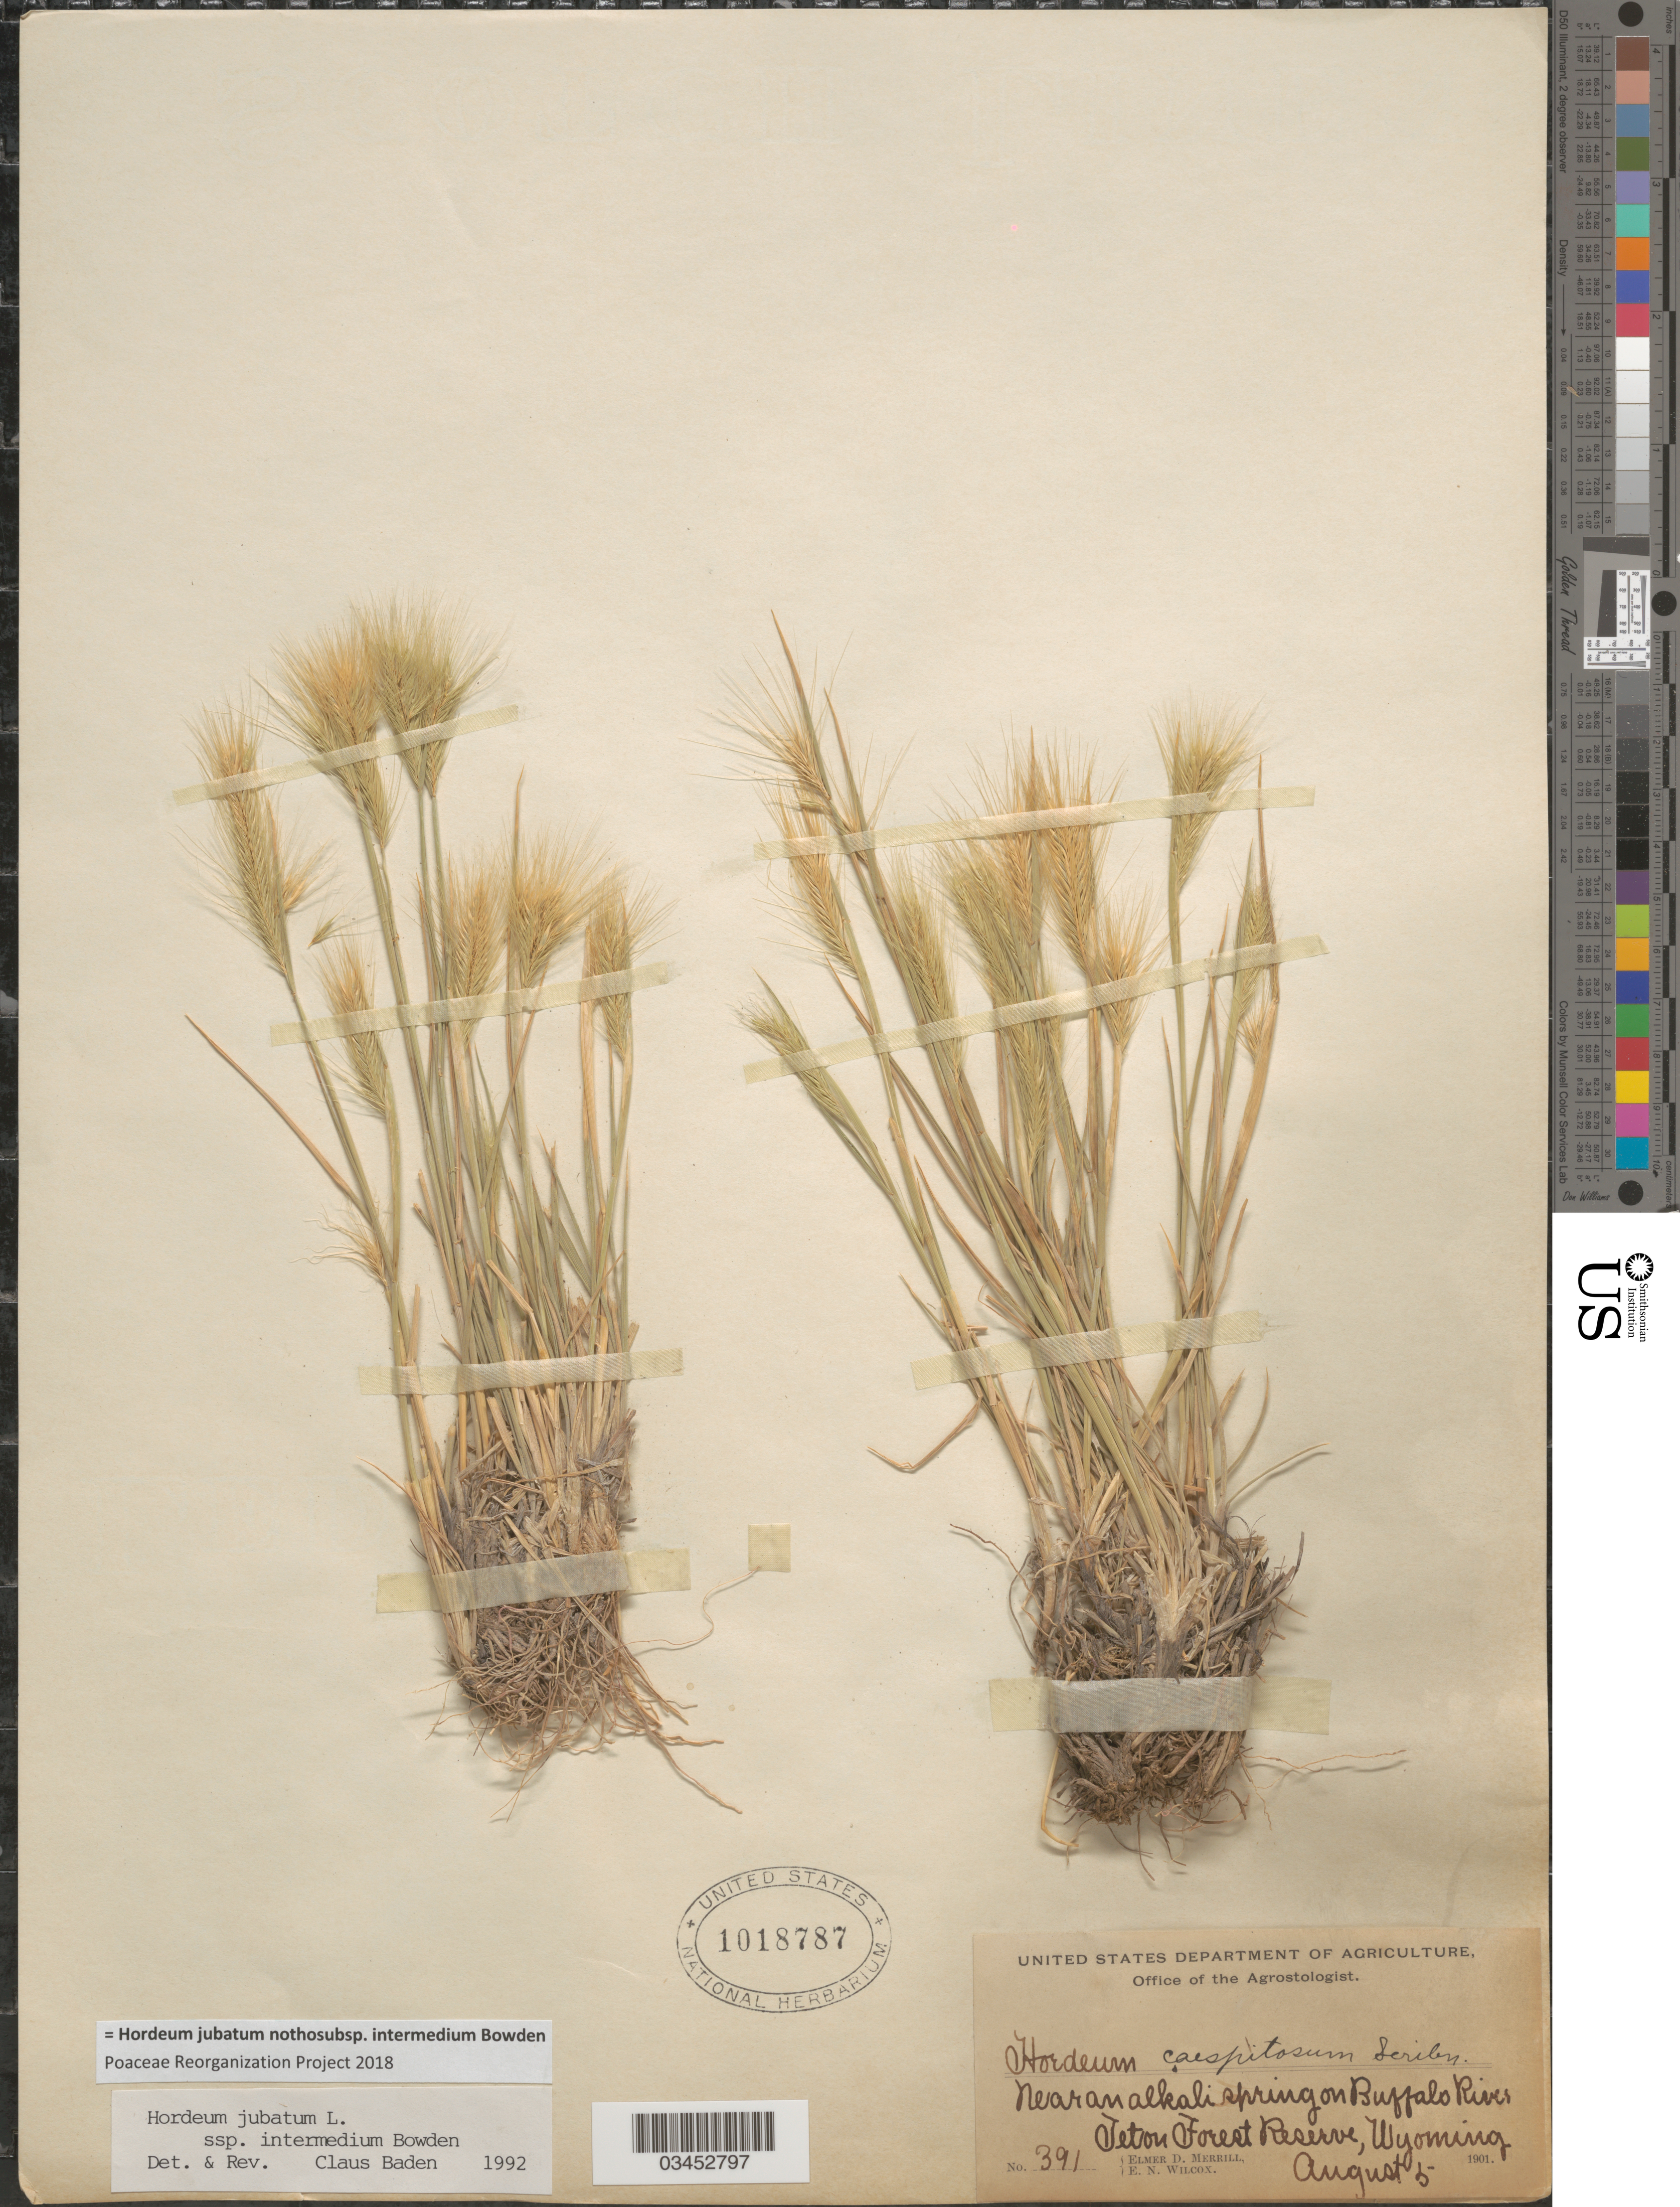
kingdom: Plantae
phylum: Tracheophyta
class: Liliopsida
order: Poales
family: Poaceae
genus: Hordeum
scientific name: Hordeum jubatum nothosubsp. intermedium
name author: Bowden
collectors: E. D. Merrill & E. Wilcox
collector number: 391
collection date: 1901-08-05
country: United States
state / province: Wyoming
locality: Near an alkali spring on Buffalo River. Teton Forest Reserve.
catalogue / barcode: US 1018787